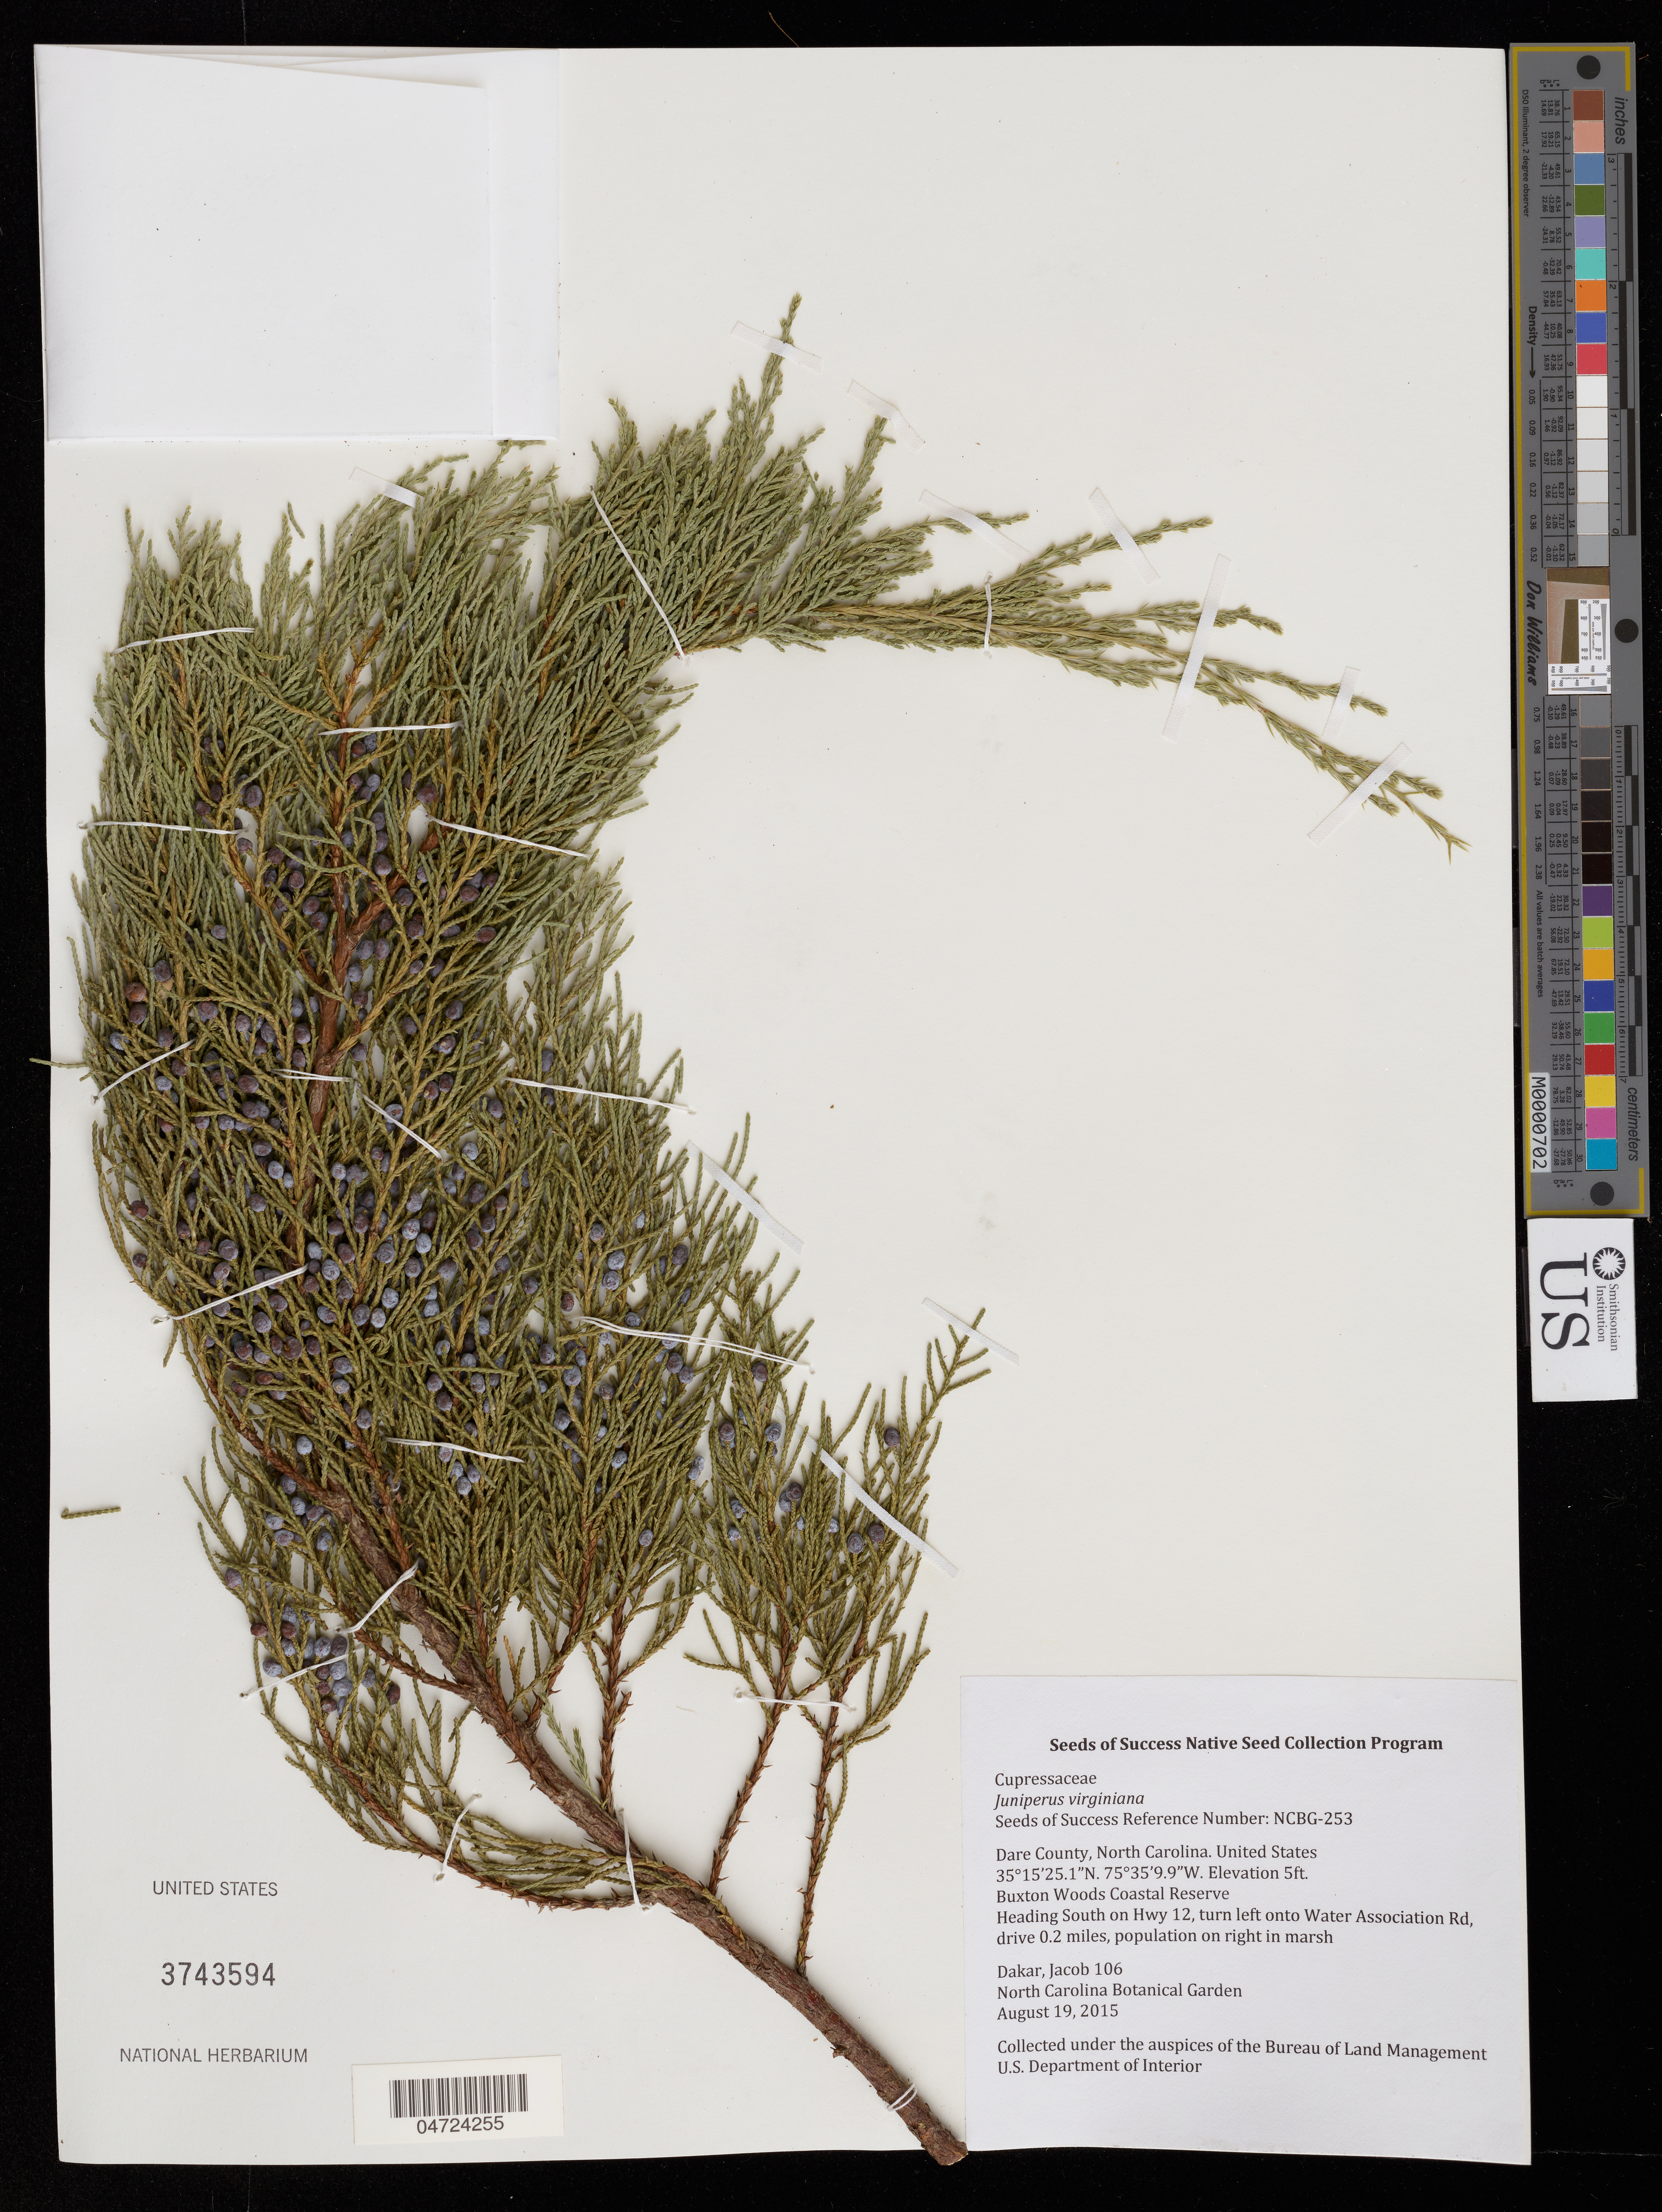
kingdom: Plantae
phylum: Tracheophyta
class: Pinopsida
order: Pinales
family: Cupressaceae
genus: Juniperus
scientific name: Juniperus virginiana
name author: L.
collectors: J. Dakar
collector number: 106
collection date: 2015-08-19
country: United States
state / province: North Carolina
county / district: Dare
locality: Dare County. Buxton Woods Coastal Reserve. Heading South on Hwy 12, turn left onto Water Association Rd, drive 0.2 miles, population on right in marsh.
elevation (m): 2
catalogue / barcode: US 3743594